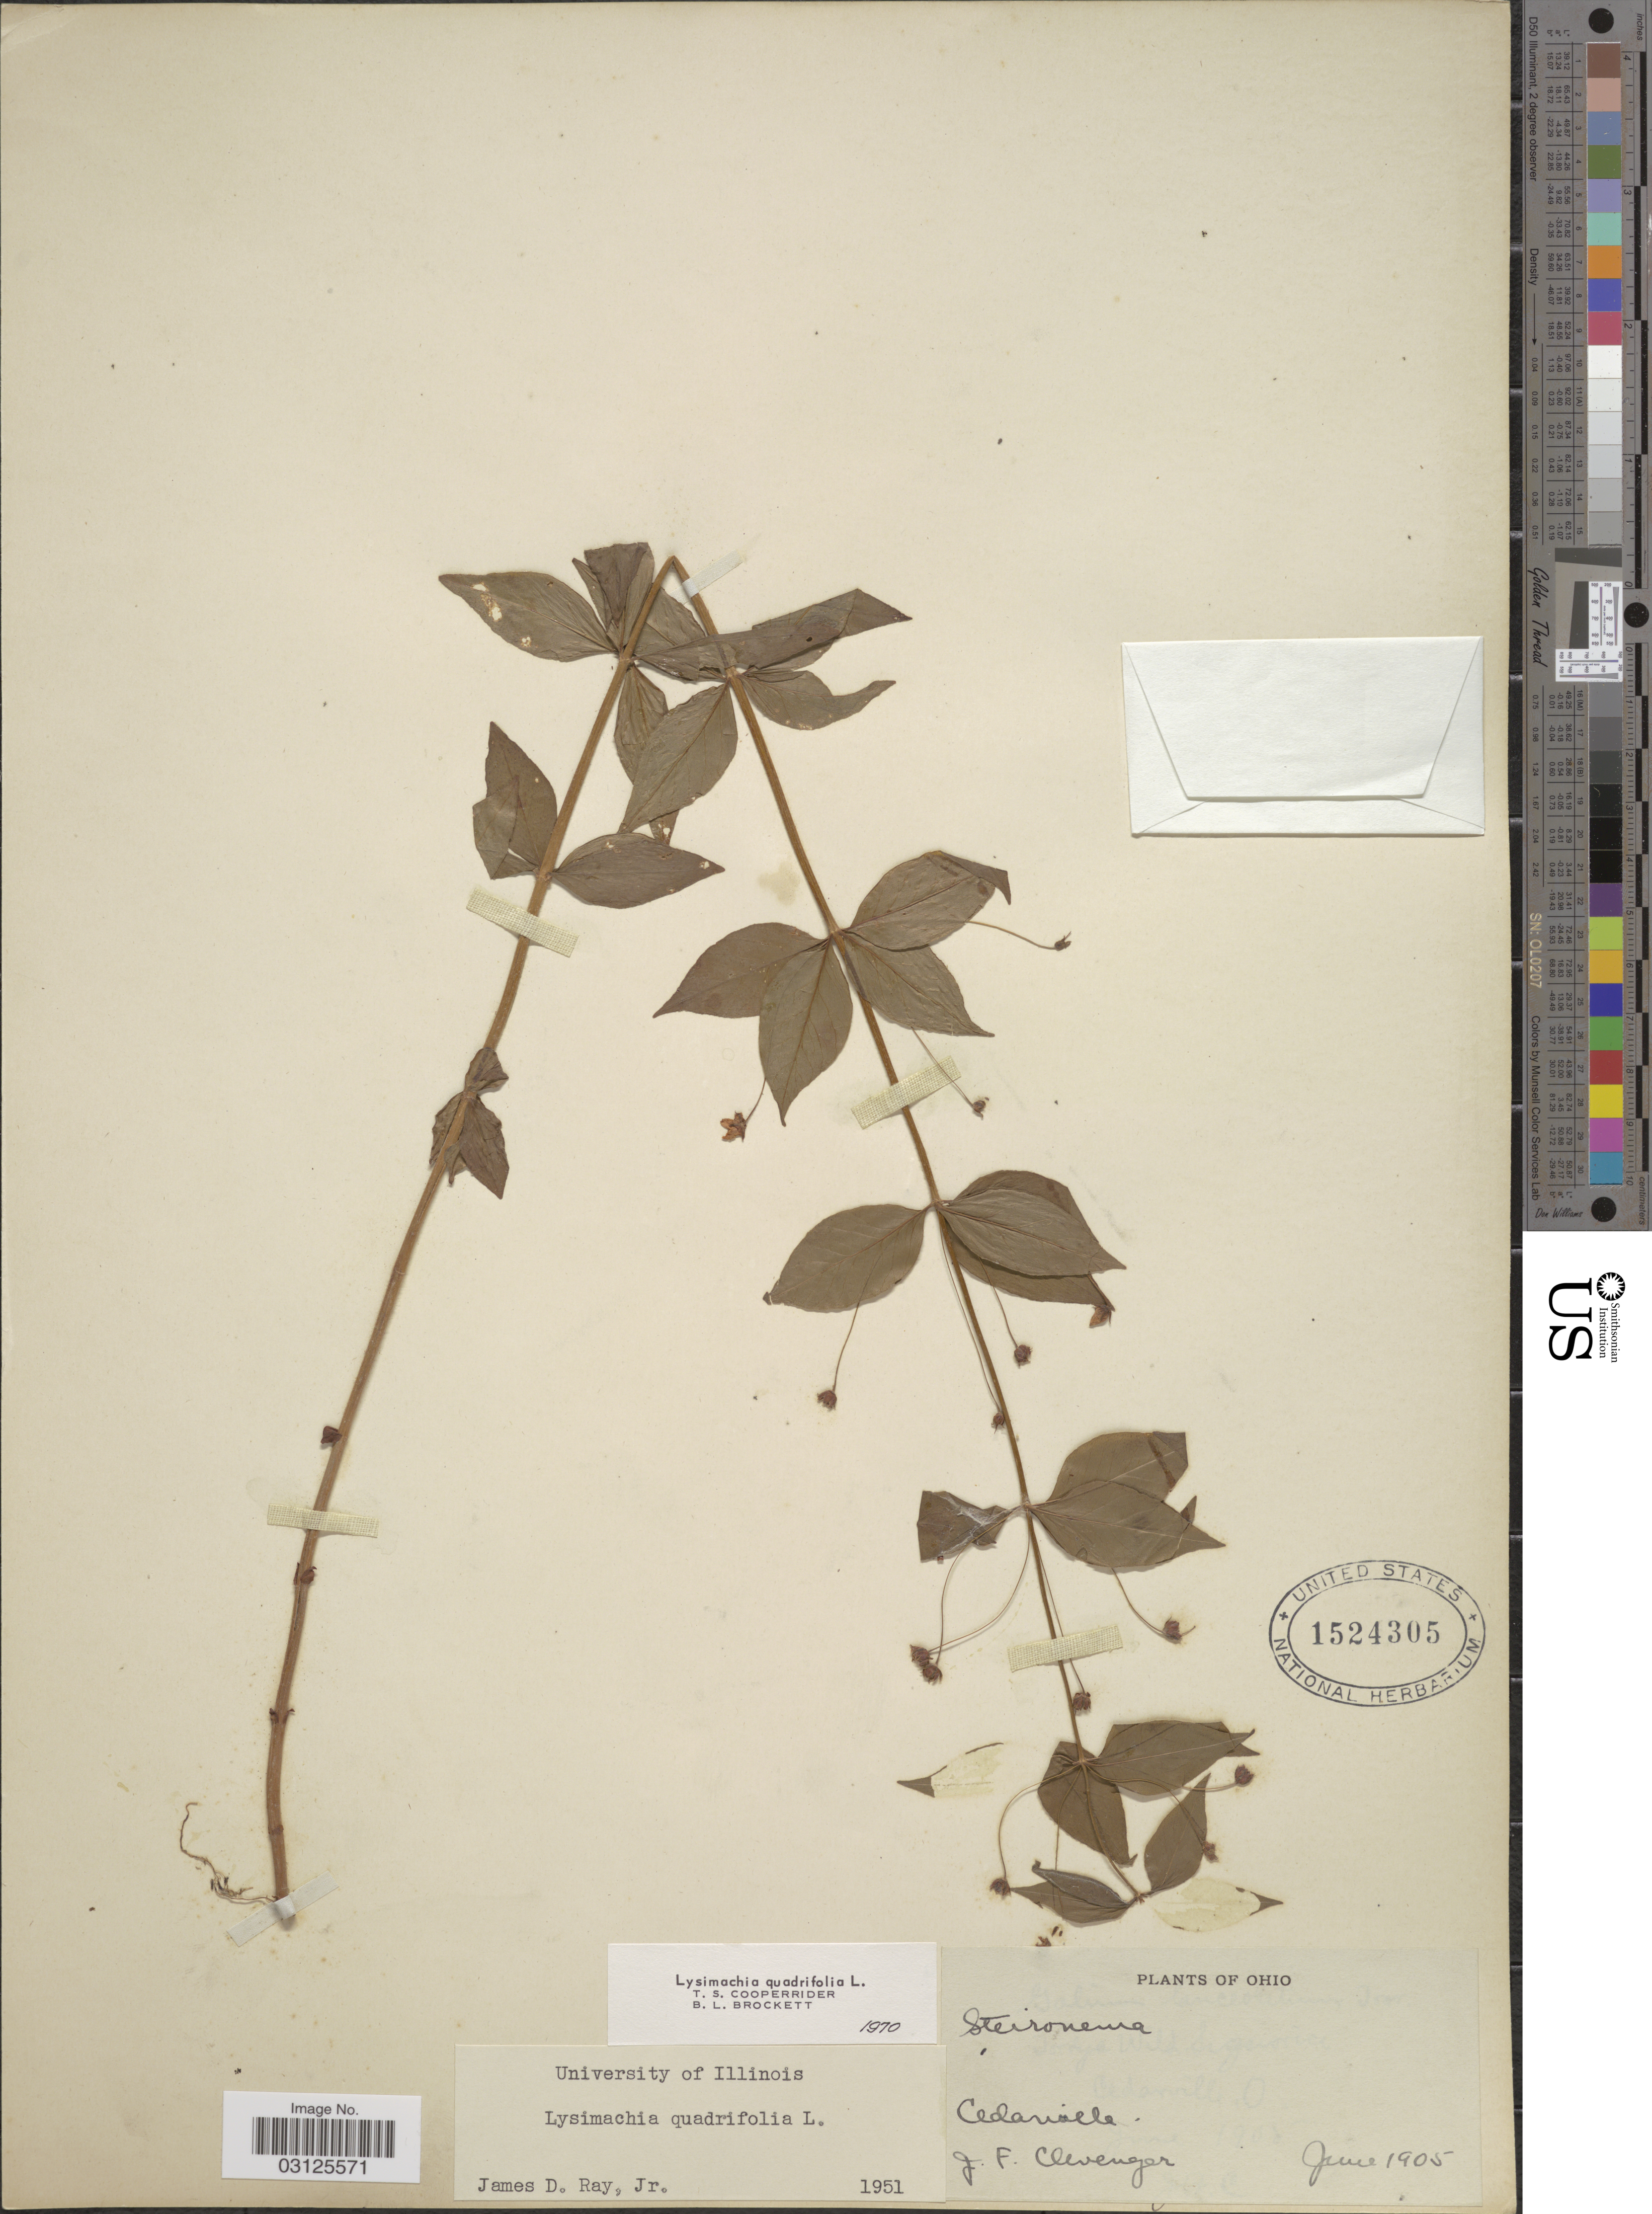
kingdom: Plantae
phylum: Tracheophyta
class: Magnoliopsida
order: Ericales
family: Primulaceae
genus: Lysimachia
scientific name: Lysimachia quadrifolia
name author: L.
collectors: J. F. Clevenger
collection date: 1905-06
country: United States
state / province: Ohio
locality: Cedarville.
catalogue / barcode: US 1524305